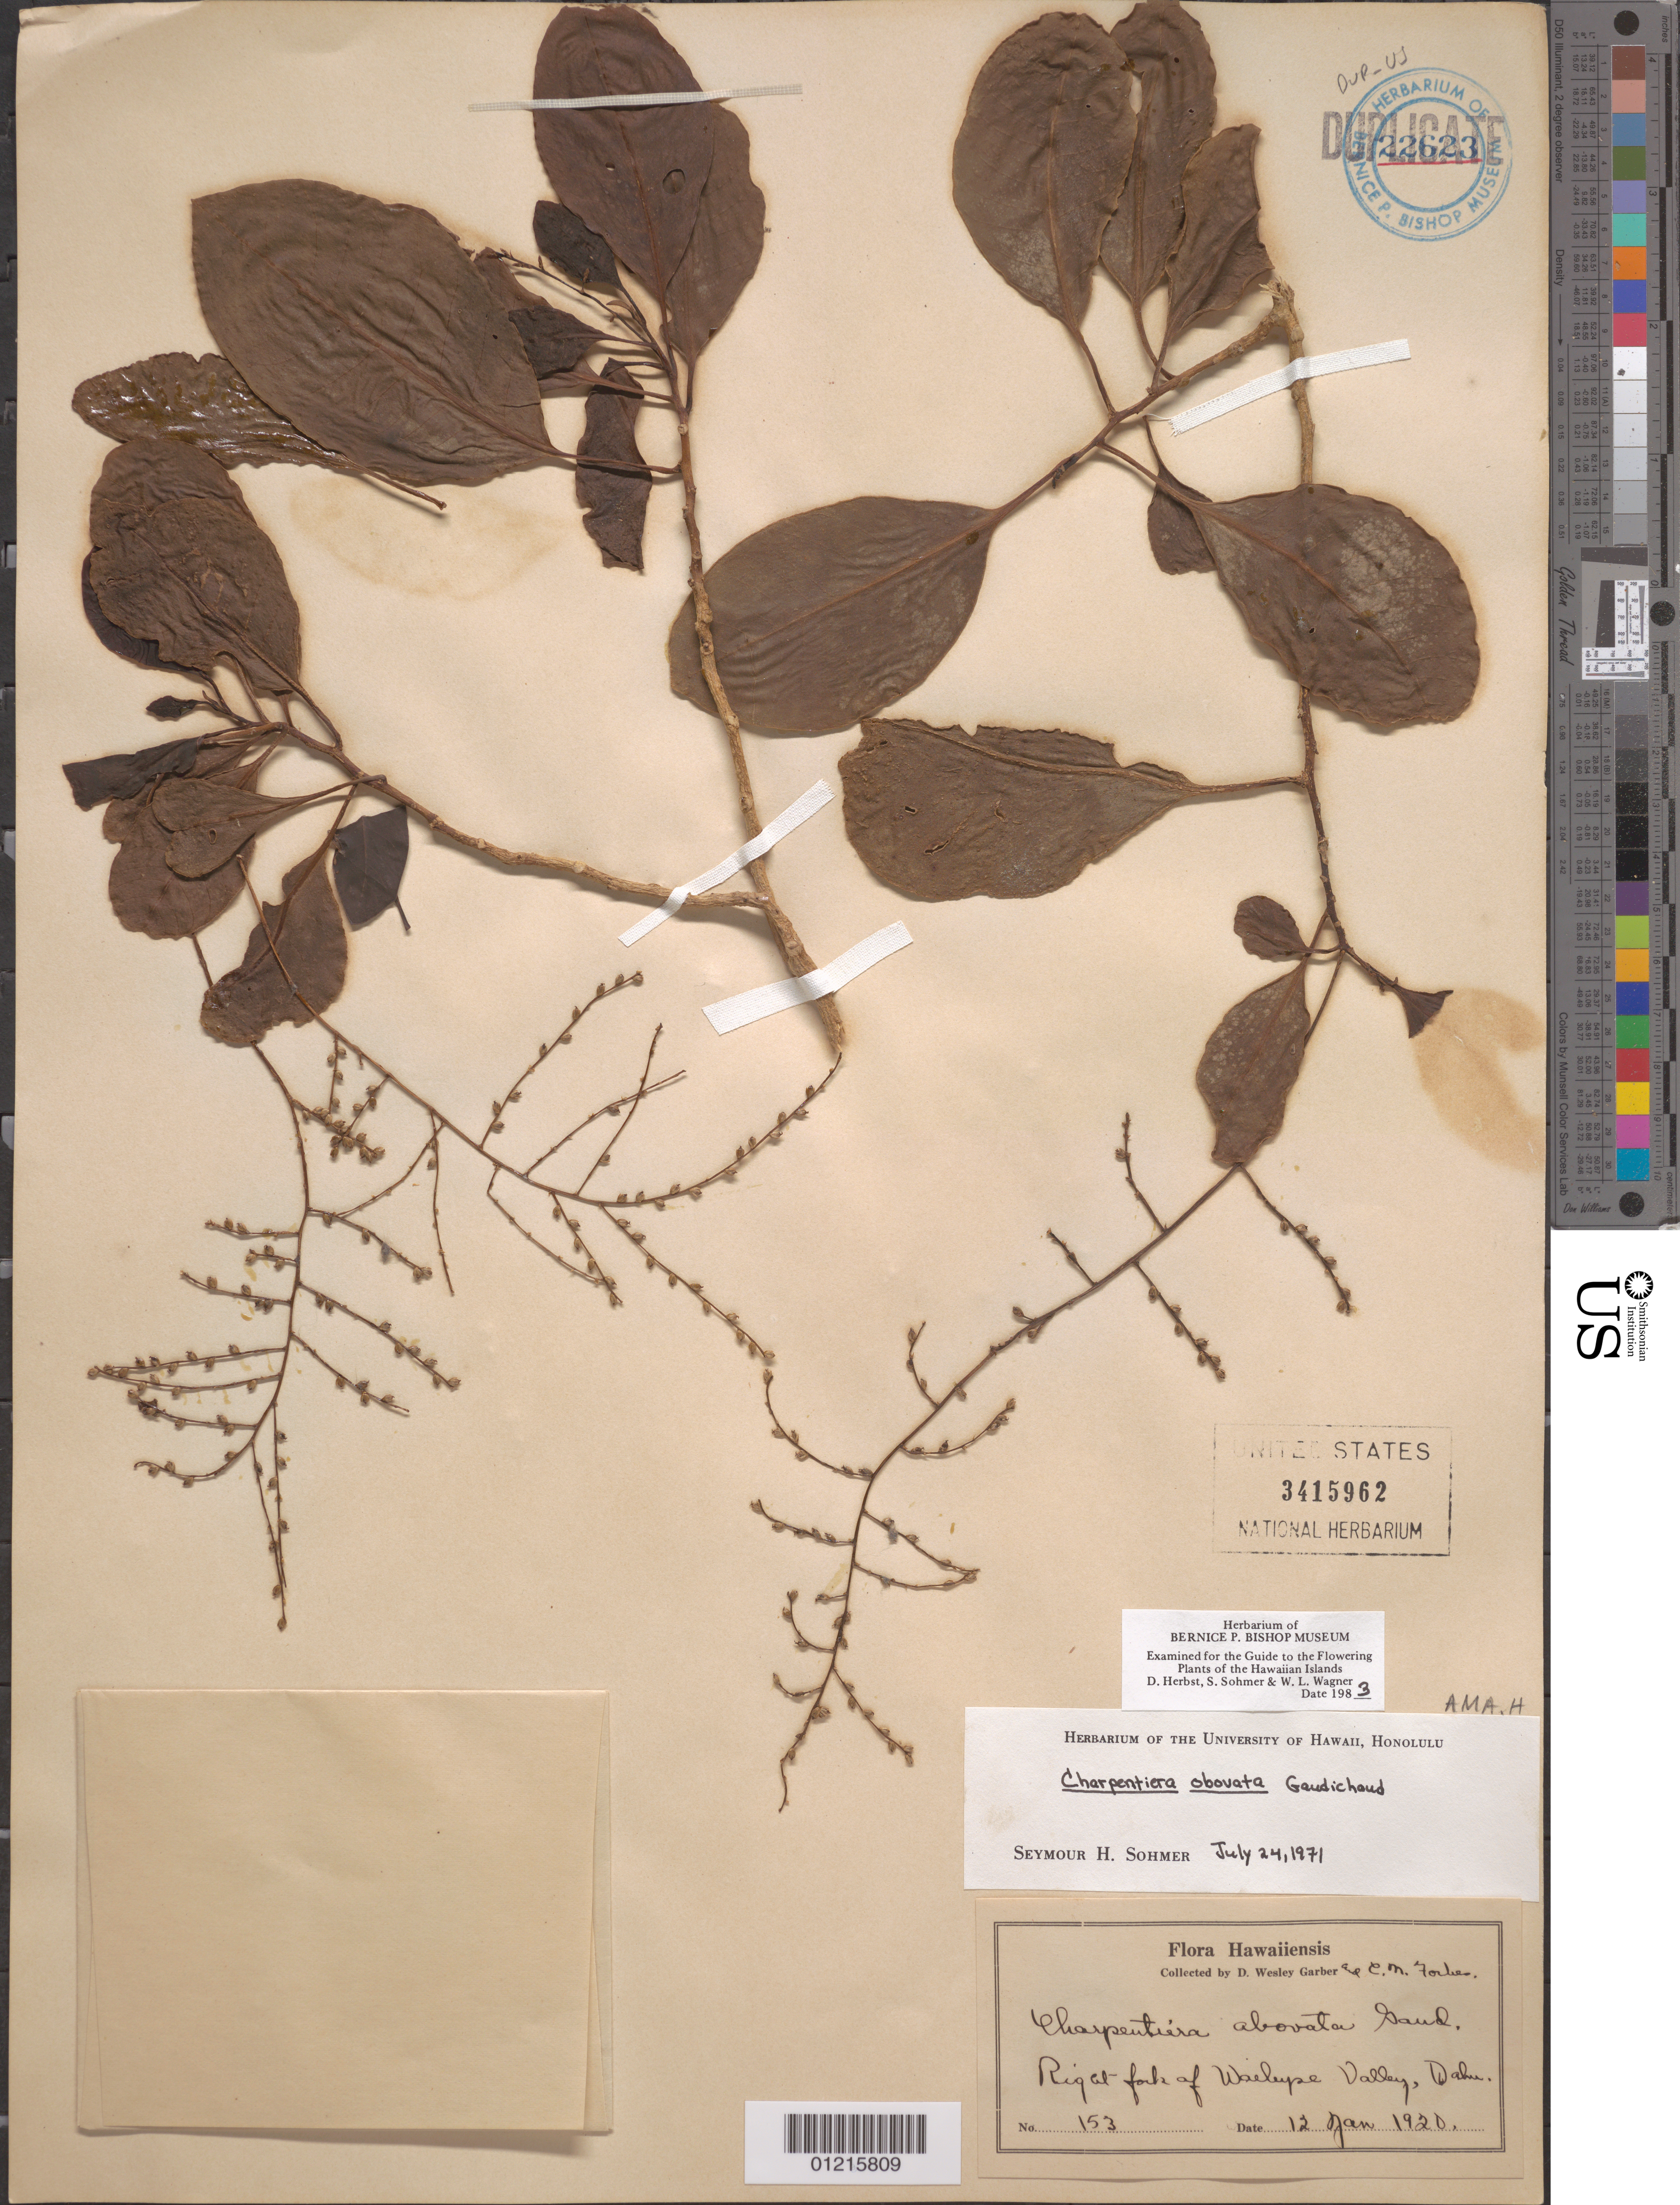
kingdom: Plantae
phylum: Tracheophyta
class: Magnoliopsida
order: Caryophyllales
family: Amaranthaceae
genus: Charpentiera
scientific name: Charpentiera obovata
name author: Gaudich.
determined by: Sohmer, S. H.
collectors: D. W. Garber & C. N. Forbes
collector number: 153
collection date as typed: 12 Jan 1920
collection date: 1920-01-12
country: United States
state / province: Hawaii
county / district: Honolulu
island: Oahu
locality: Right fork Wailupe Valley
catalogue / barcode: US 3415962